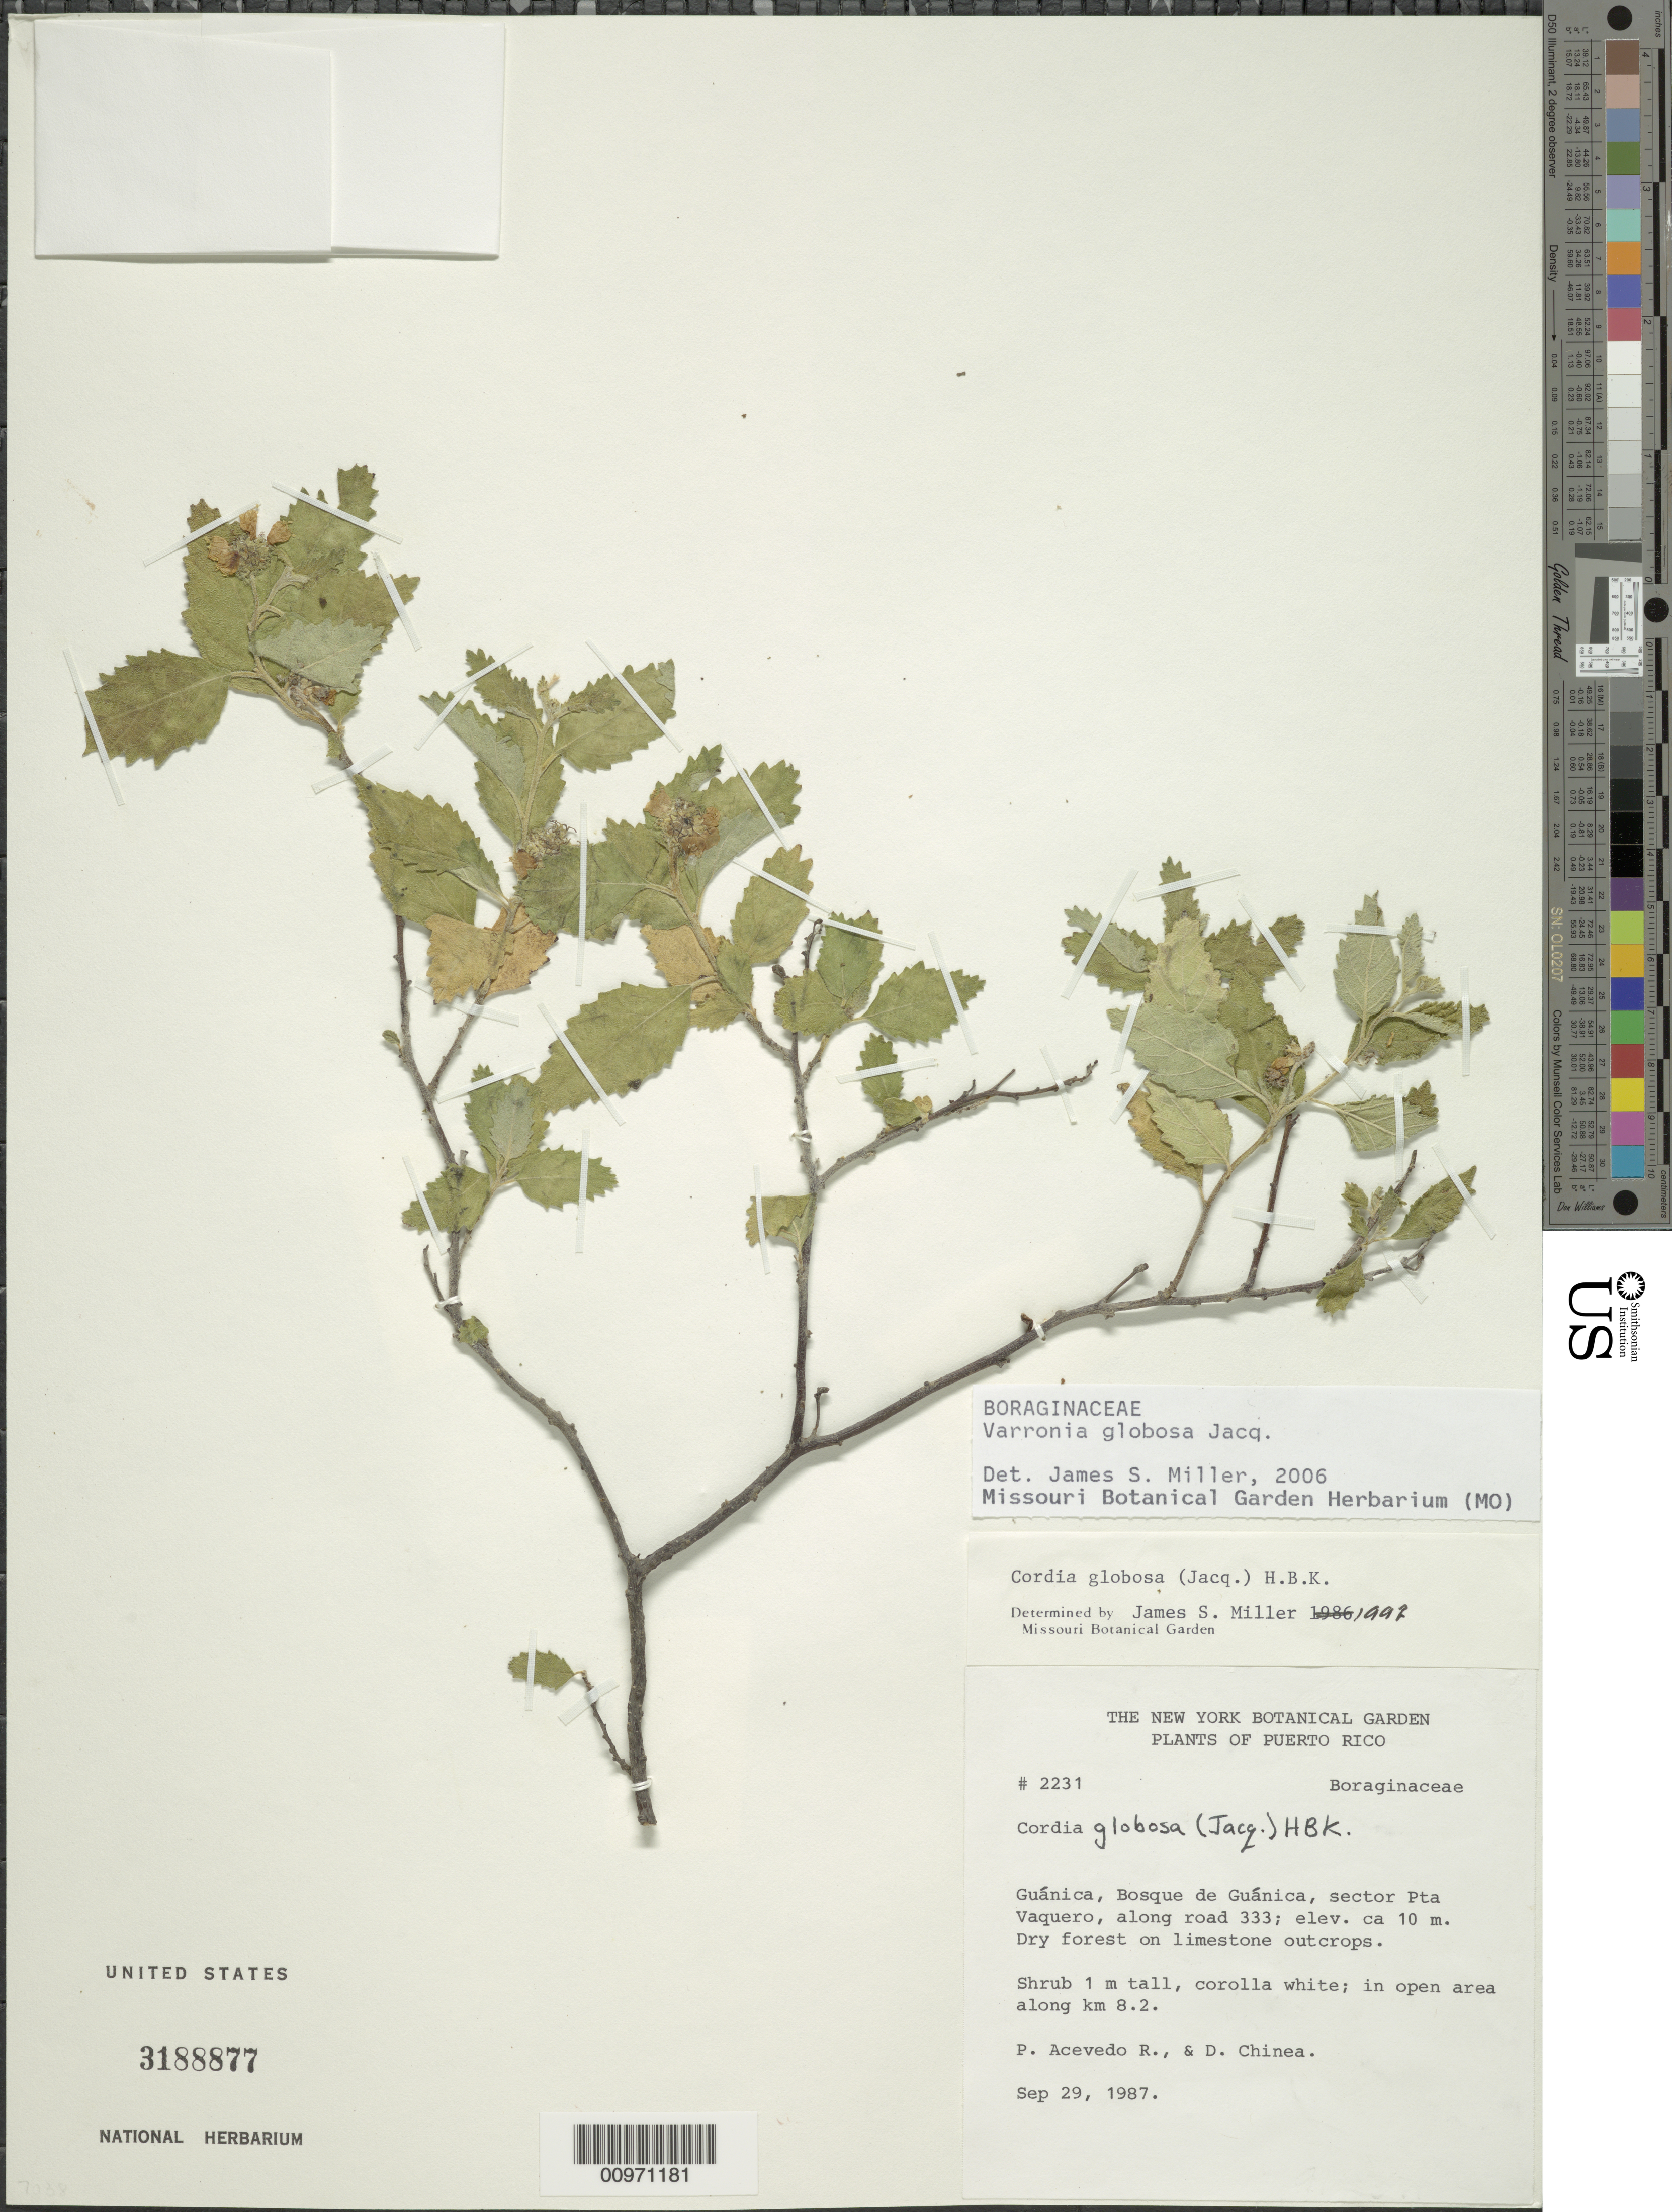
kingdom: Plantae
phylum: Tracheophyta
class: Magnoliopsida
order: Boraginales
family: Cordiaceae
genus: Varronia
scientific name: Varronia globosa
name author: Jacq.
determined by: Miller, James S., (MO), Missouri Botanical Garden (UNITED STATES)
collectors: P. Acevedo-Rodr. & D. Chinea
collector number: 2231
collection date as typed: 29 Sep 1987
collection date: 1987-09-29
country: Puerto Rico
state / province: Guánica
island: Puerto Rico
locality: Guánica, Bosque de Guánica, sector Pta Vaquero, along road 333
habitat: Dry forest on limestone outcrops, in open area along km 8.2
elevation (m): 10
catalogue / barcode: US 3188877